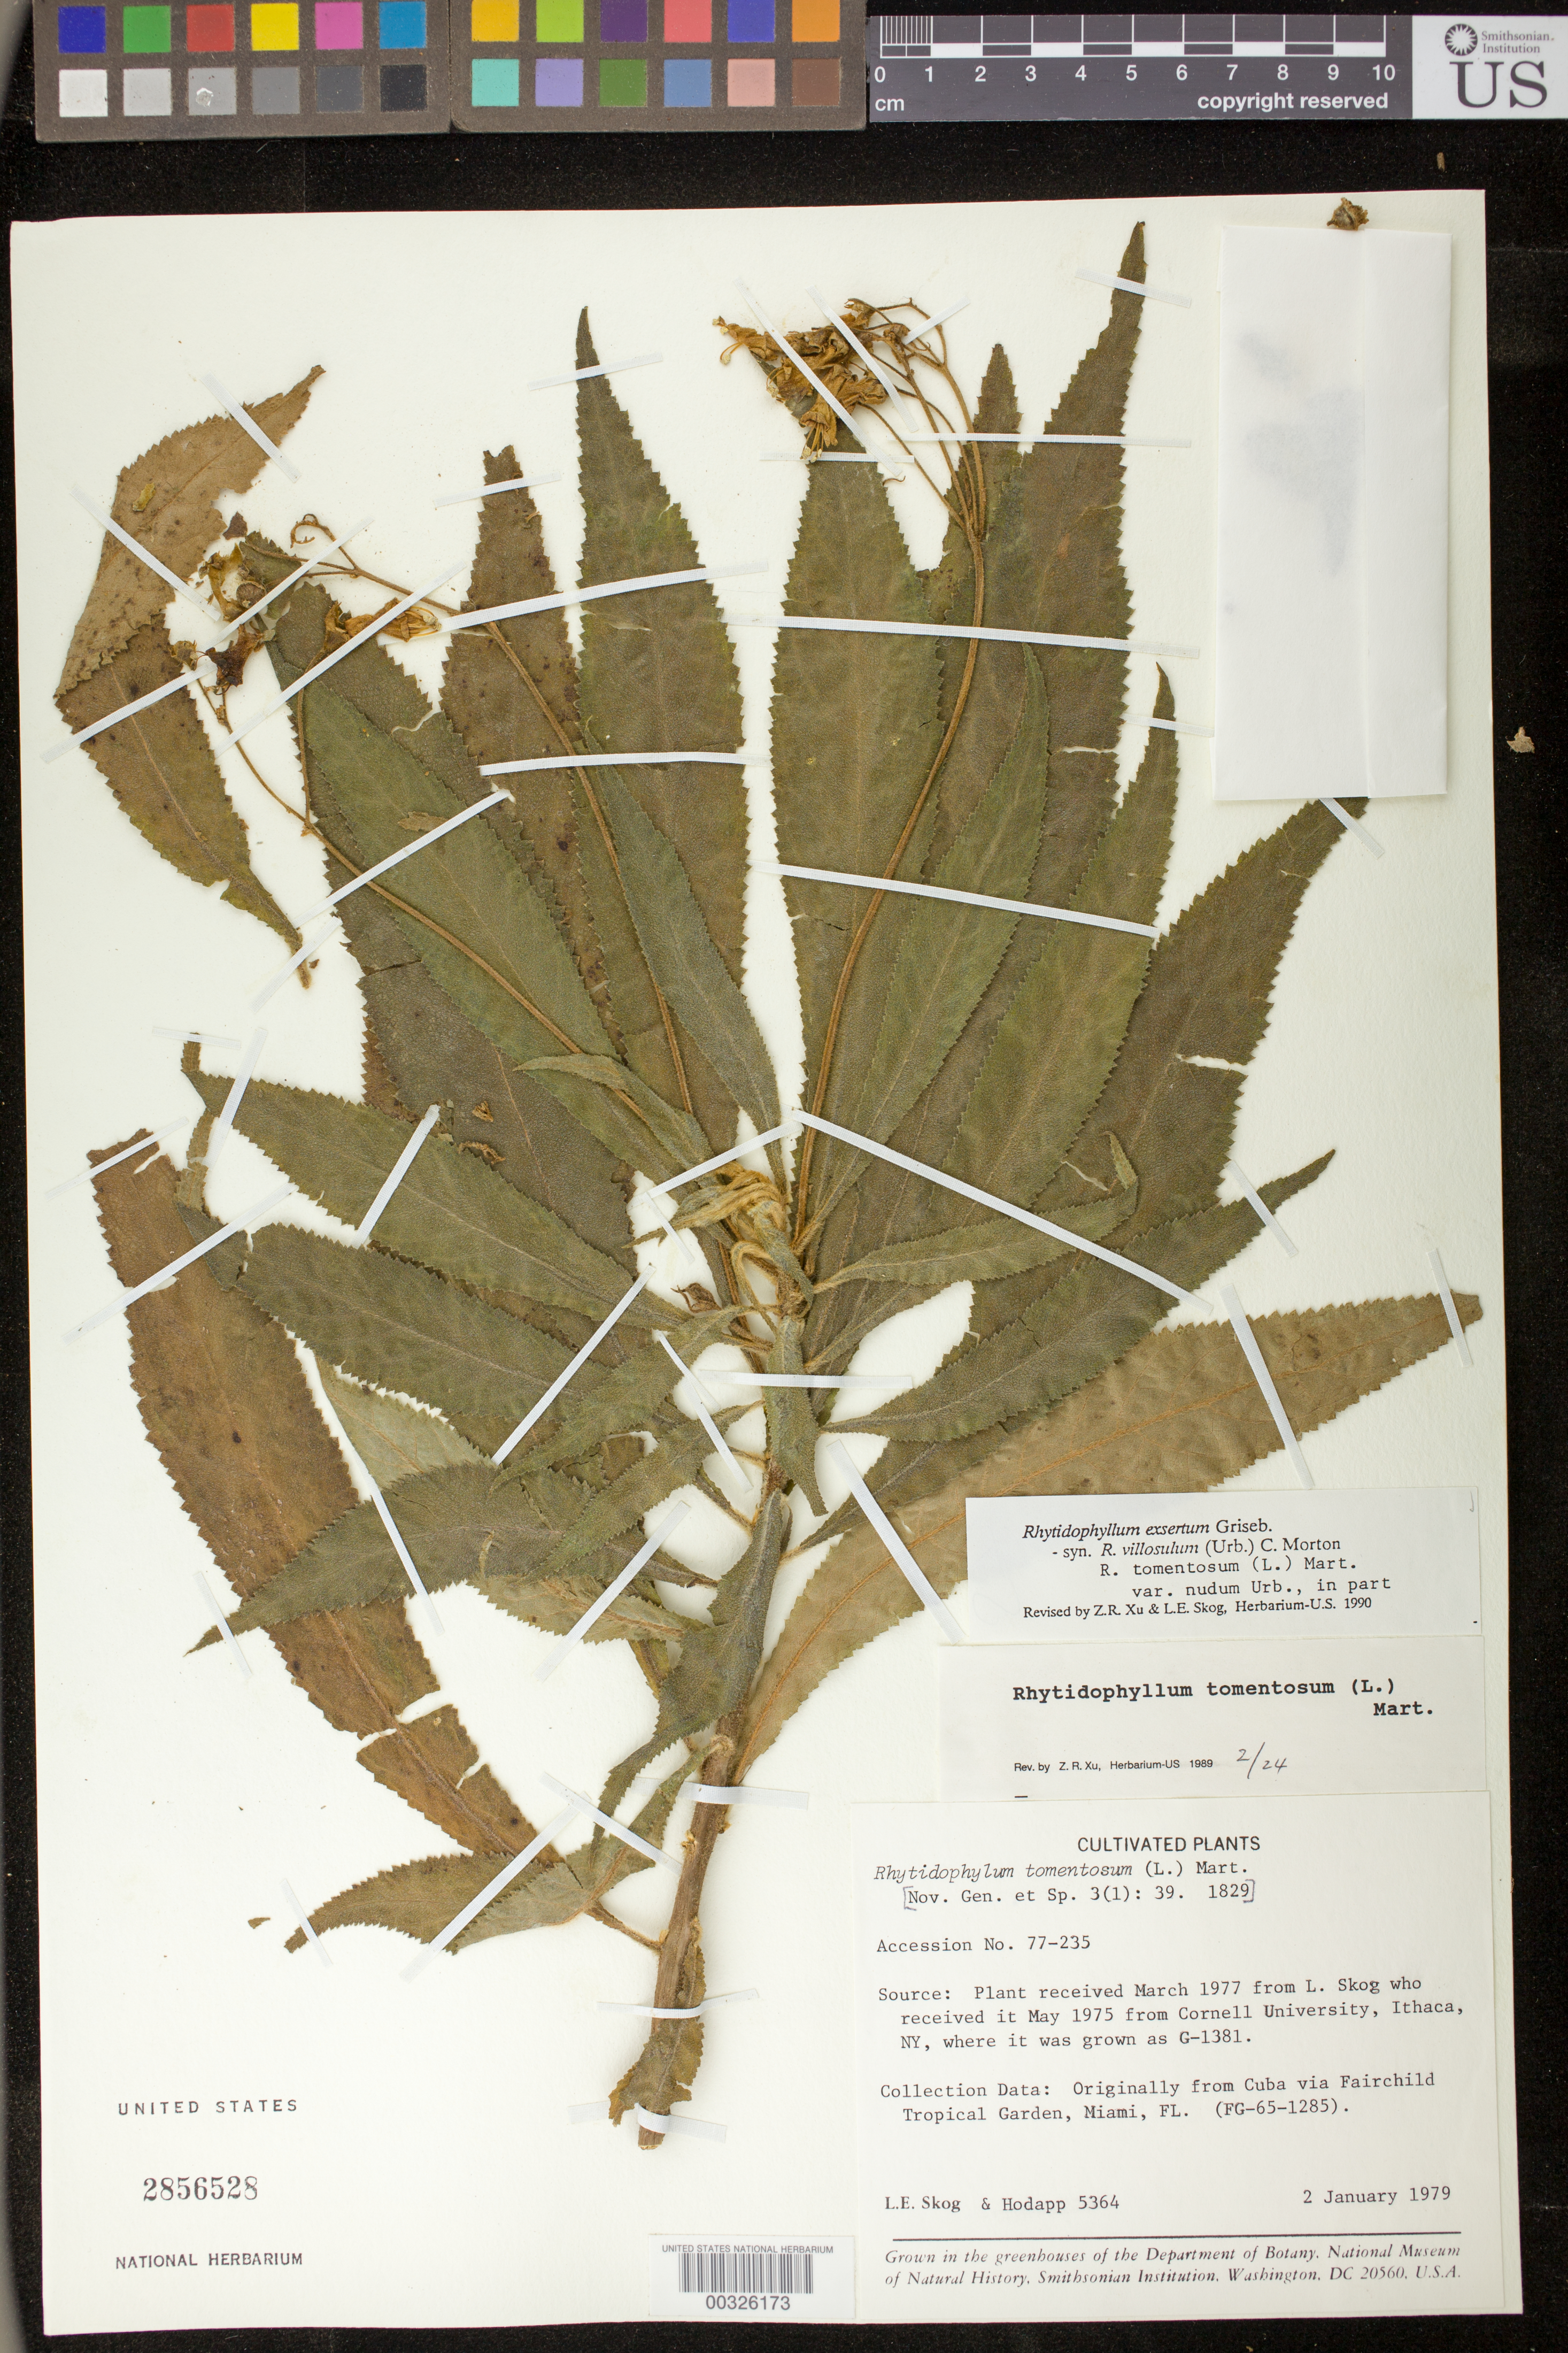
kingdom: Plantae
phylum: Tracheophyta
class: Magnoliopsida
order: Lamiales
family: Gesneriaceae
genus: Rhytidophyllum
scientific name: Rhytidophyllum exsertum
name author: Griseb.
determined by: Skog, Laurence E.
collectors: L. E. Skog & S. Hodapp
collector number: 5364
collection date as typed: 02 Jan 1979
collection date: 1979-01-02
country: Cuba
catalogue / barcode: US 2856528